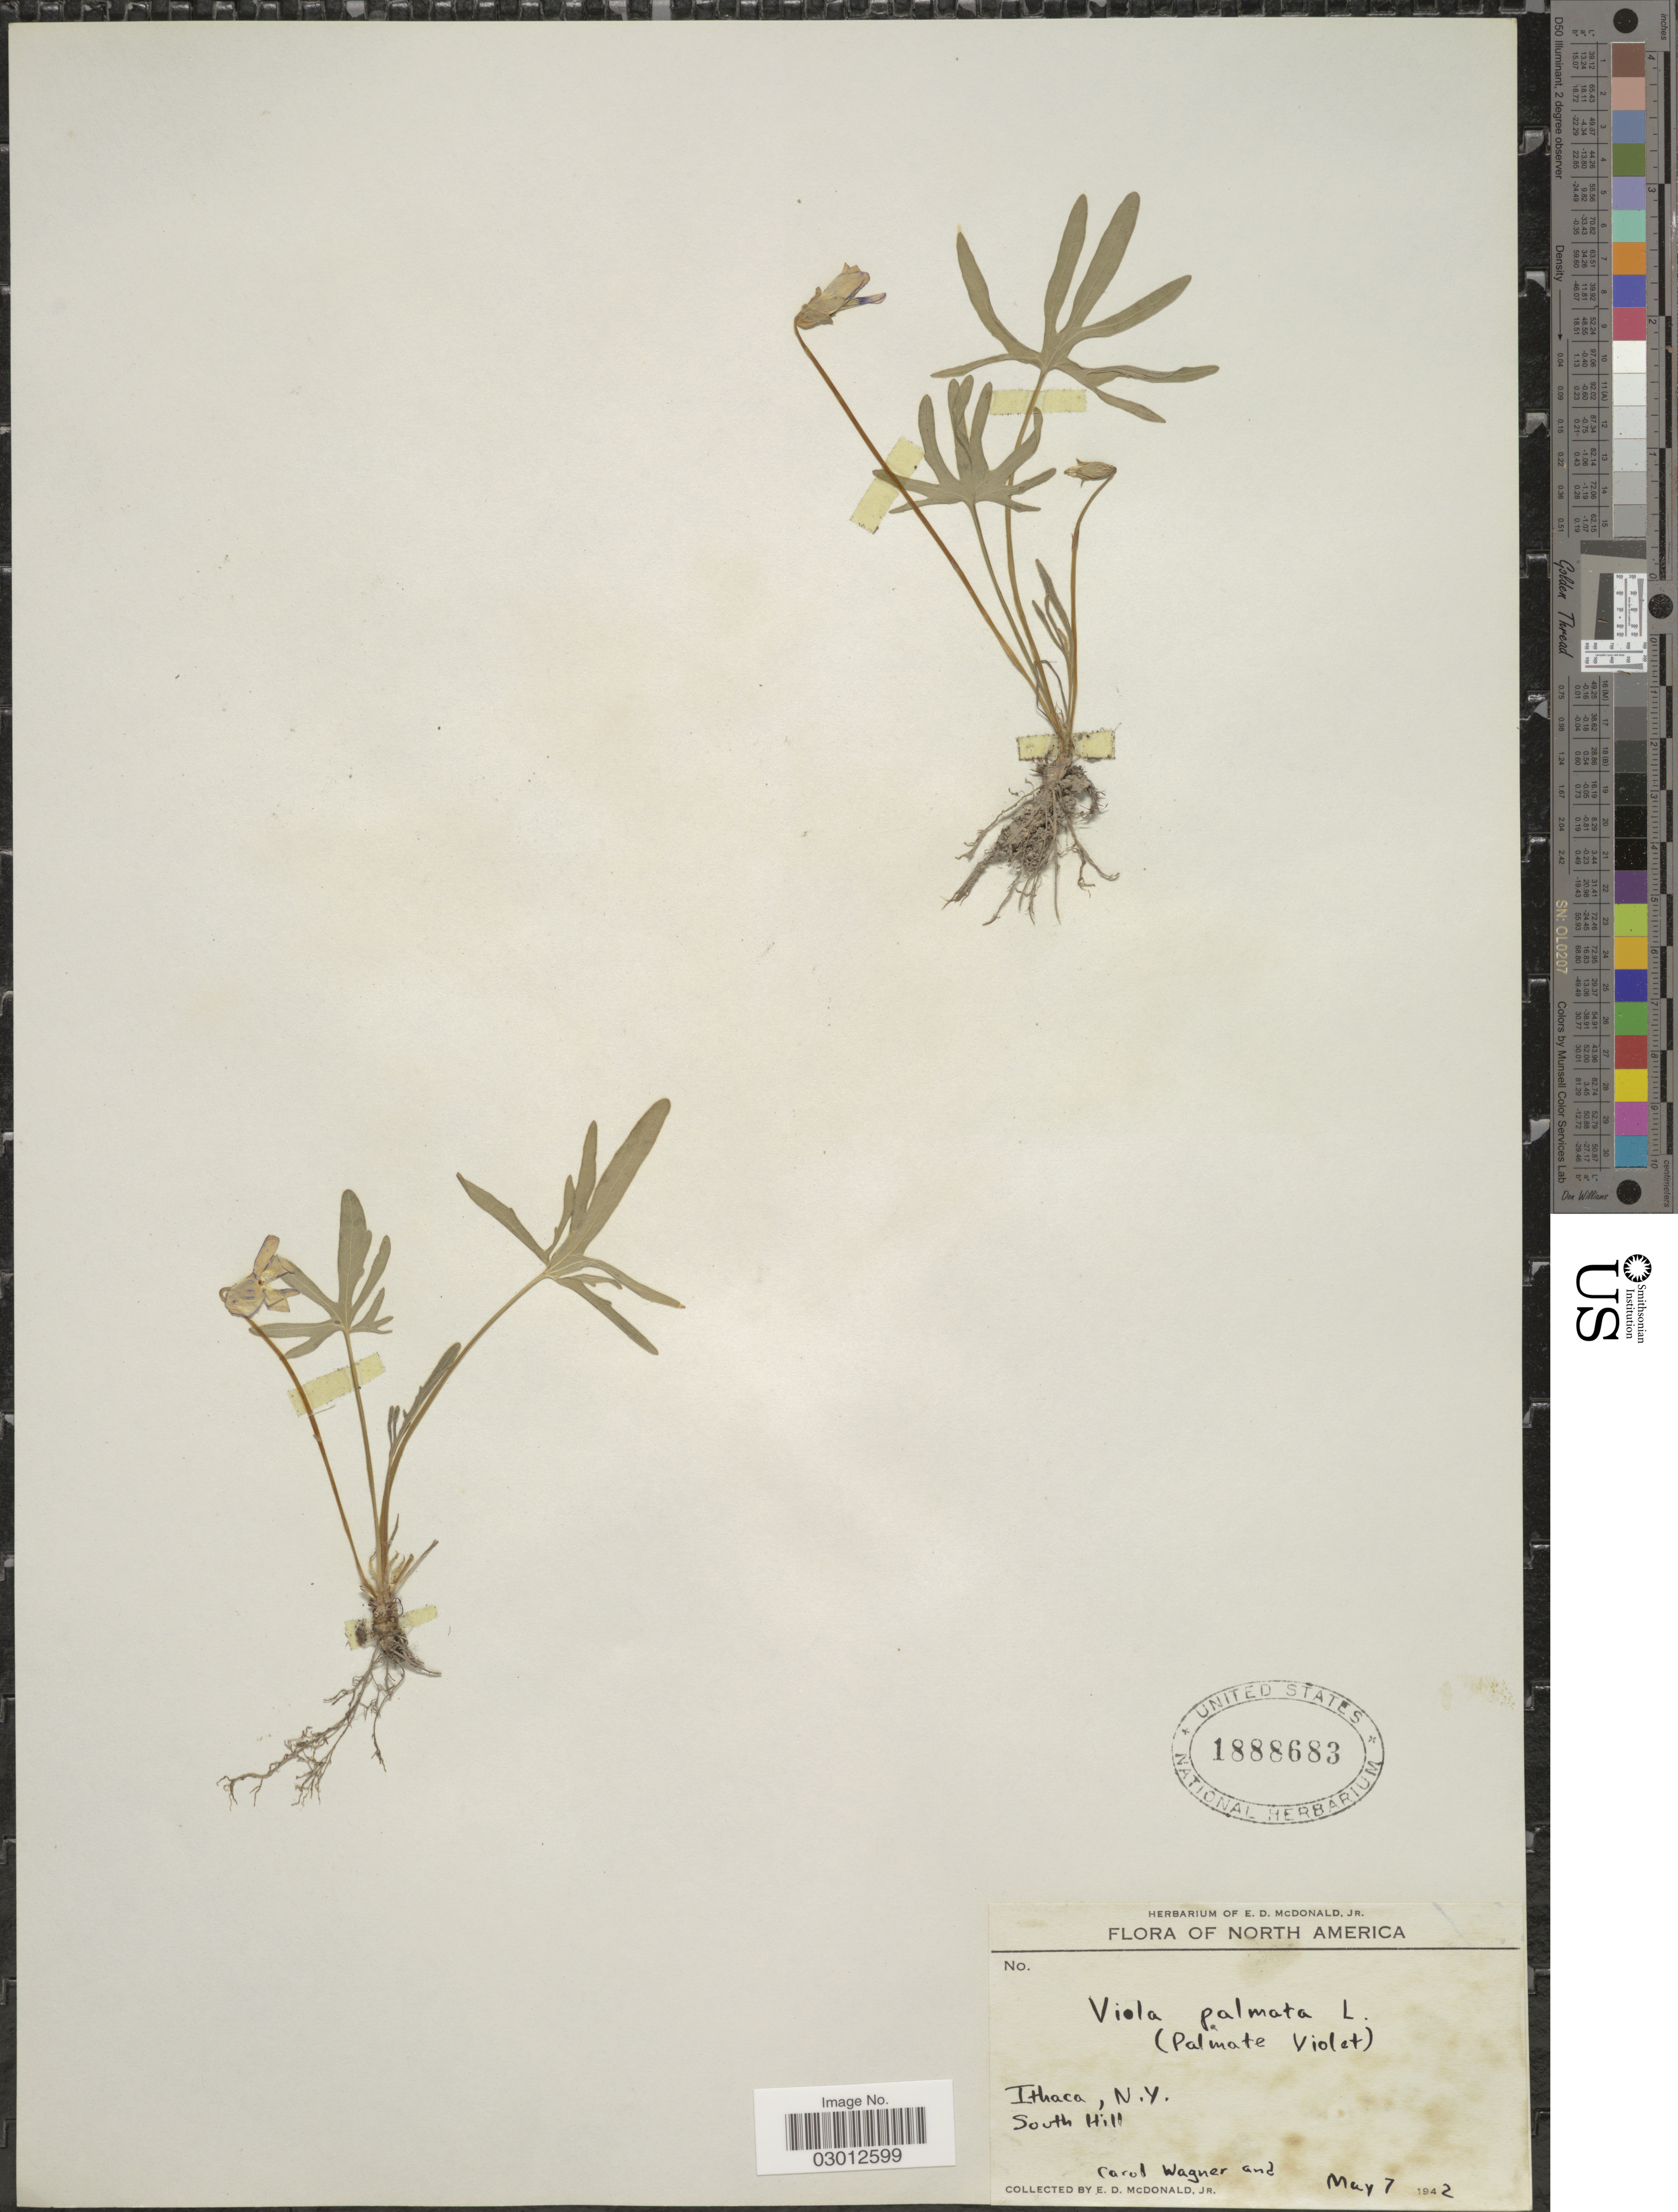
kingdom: Plantae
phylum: Tracheophyta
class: Magnoliopsida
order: Malpighiales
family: Violaceae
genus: Viola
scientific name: Viola palmata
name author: L.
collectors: E. D. McDonald & C. Wagner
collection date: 1942-05-07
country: United States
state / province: New York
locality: South Hill.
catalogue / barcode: US 1888683